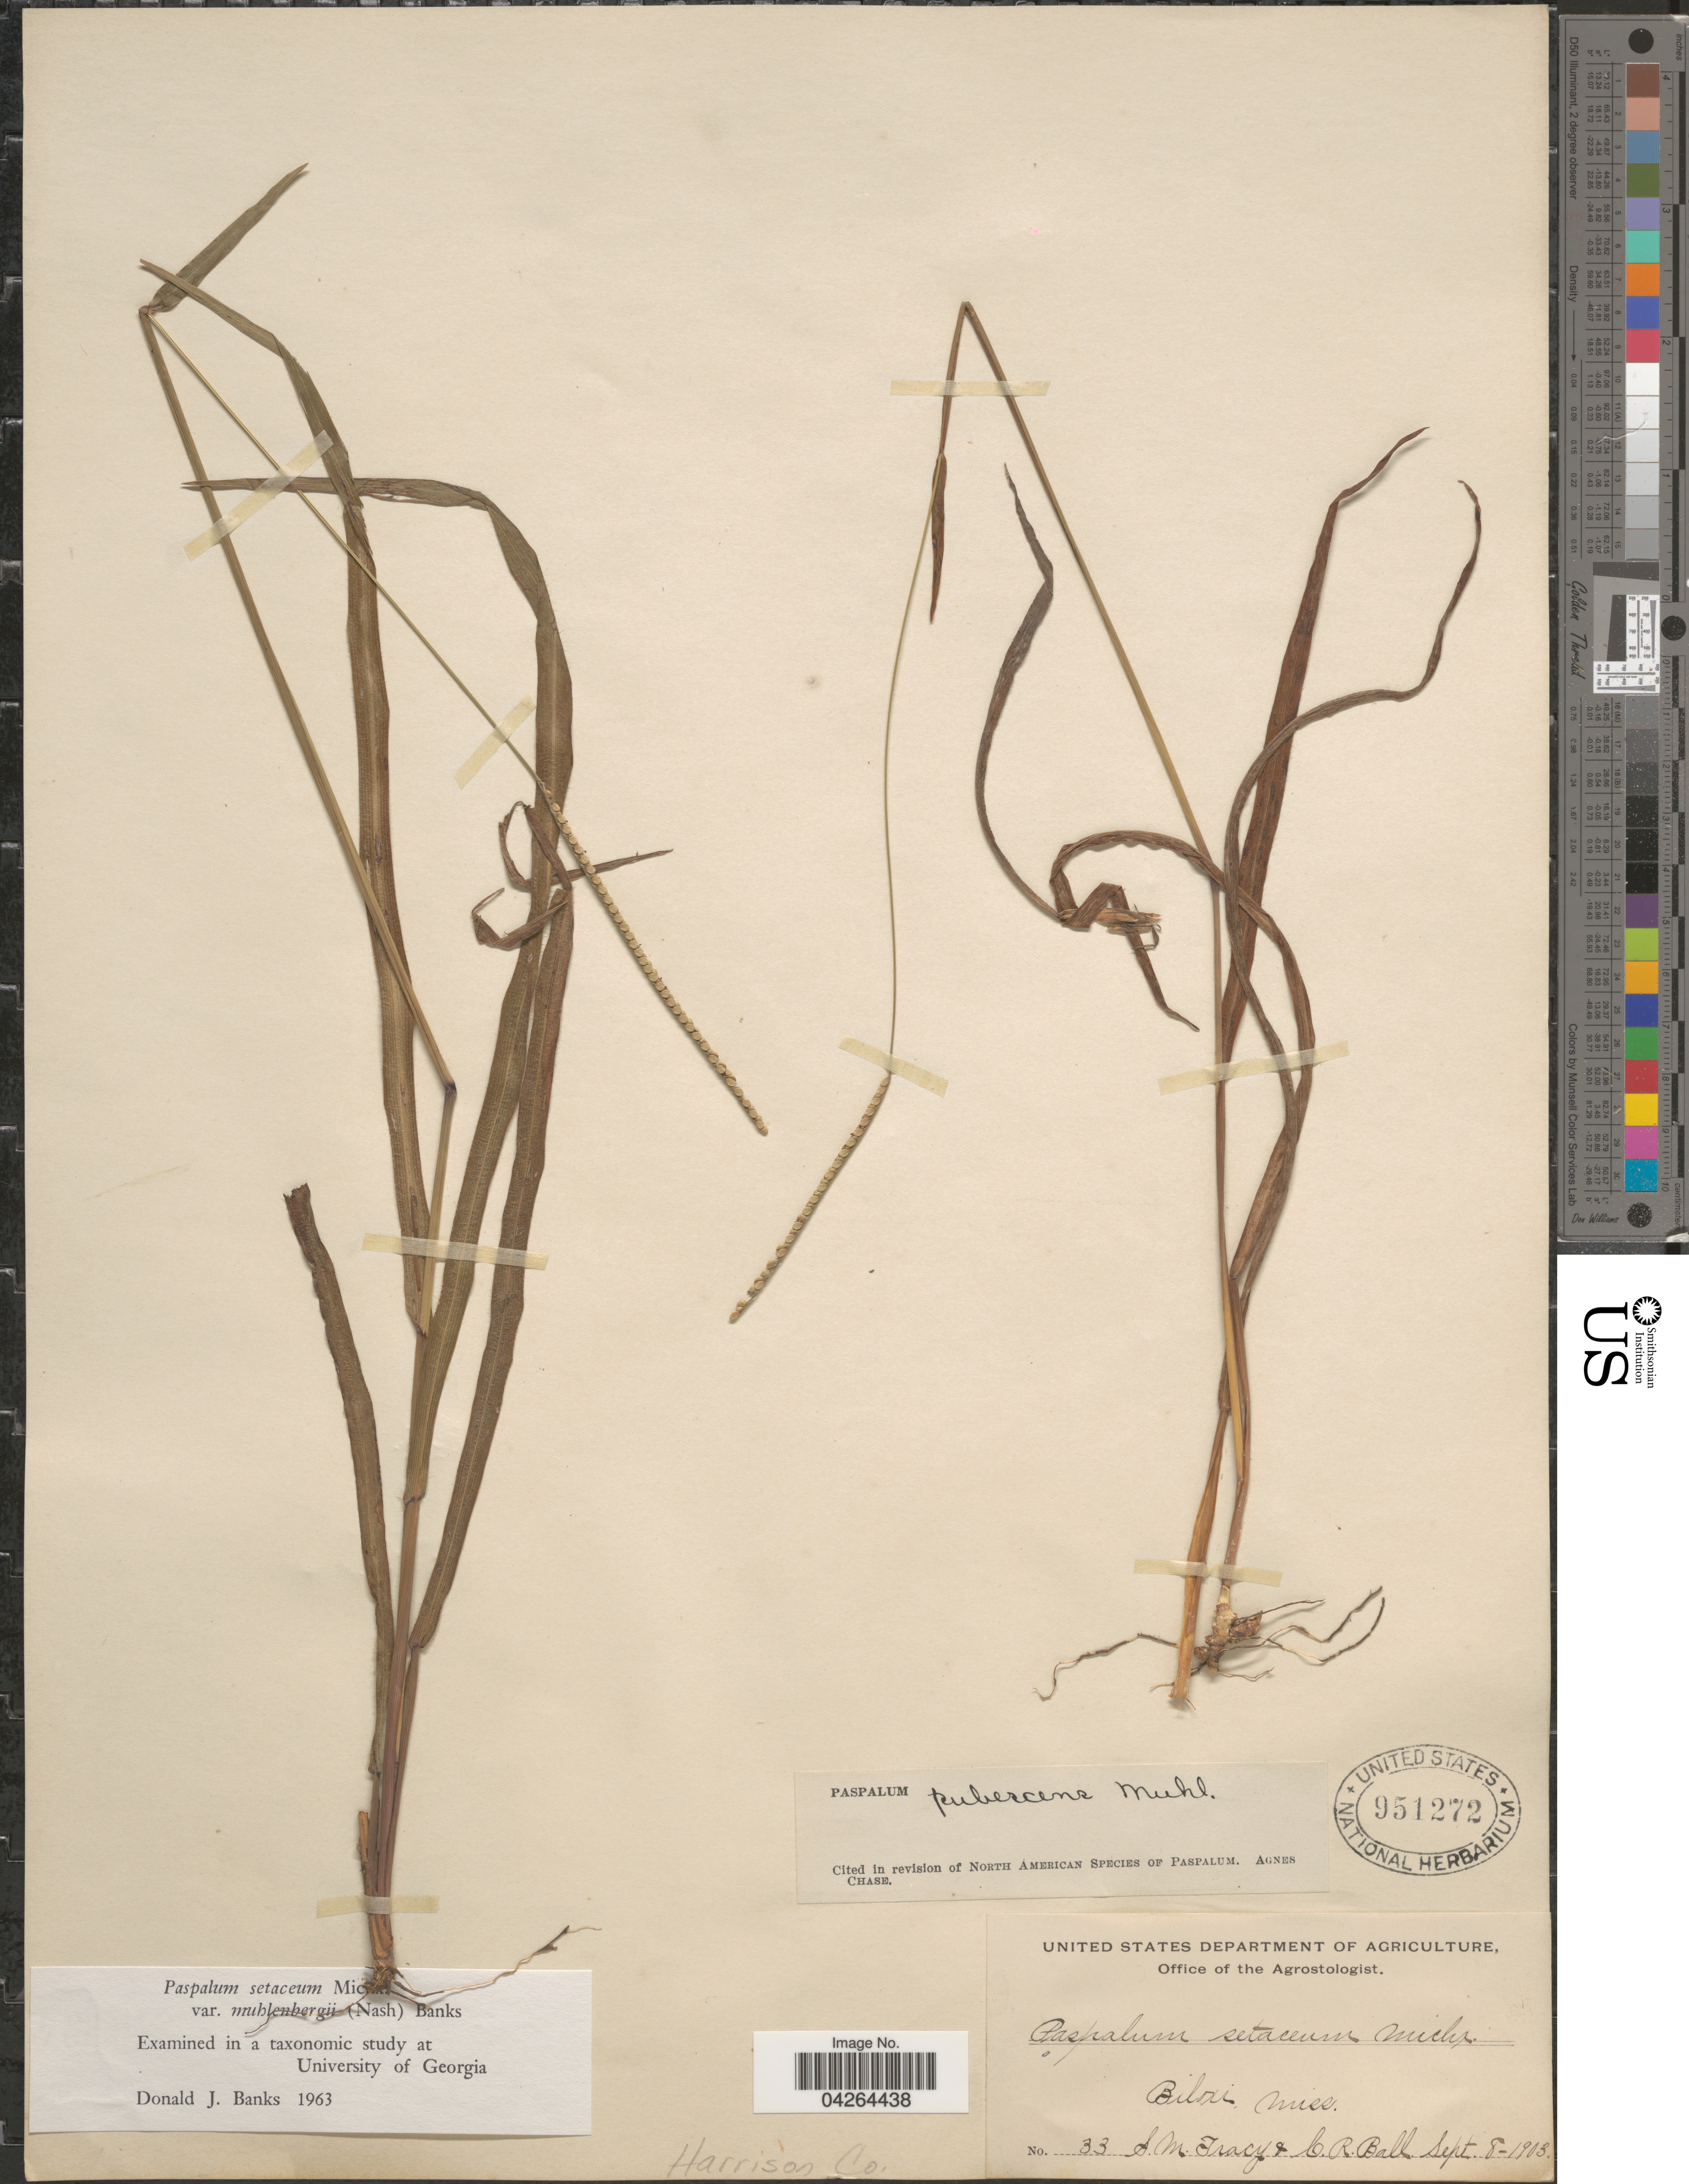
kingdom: Plantae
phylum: Tracheophyta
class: Liliopsida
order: Poales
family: Poaceae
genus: Paspalum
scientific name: Paspalum setaceum var. muhlenbergii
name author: (Nash) D.J. Banks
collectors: S. M. Tracy & C. R. Ball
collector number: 33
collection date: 1903-09-08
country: United States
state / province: Mississippi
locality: Biloxi. Harrison Co.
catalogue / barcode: US 951272